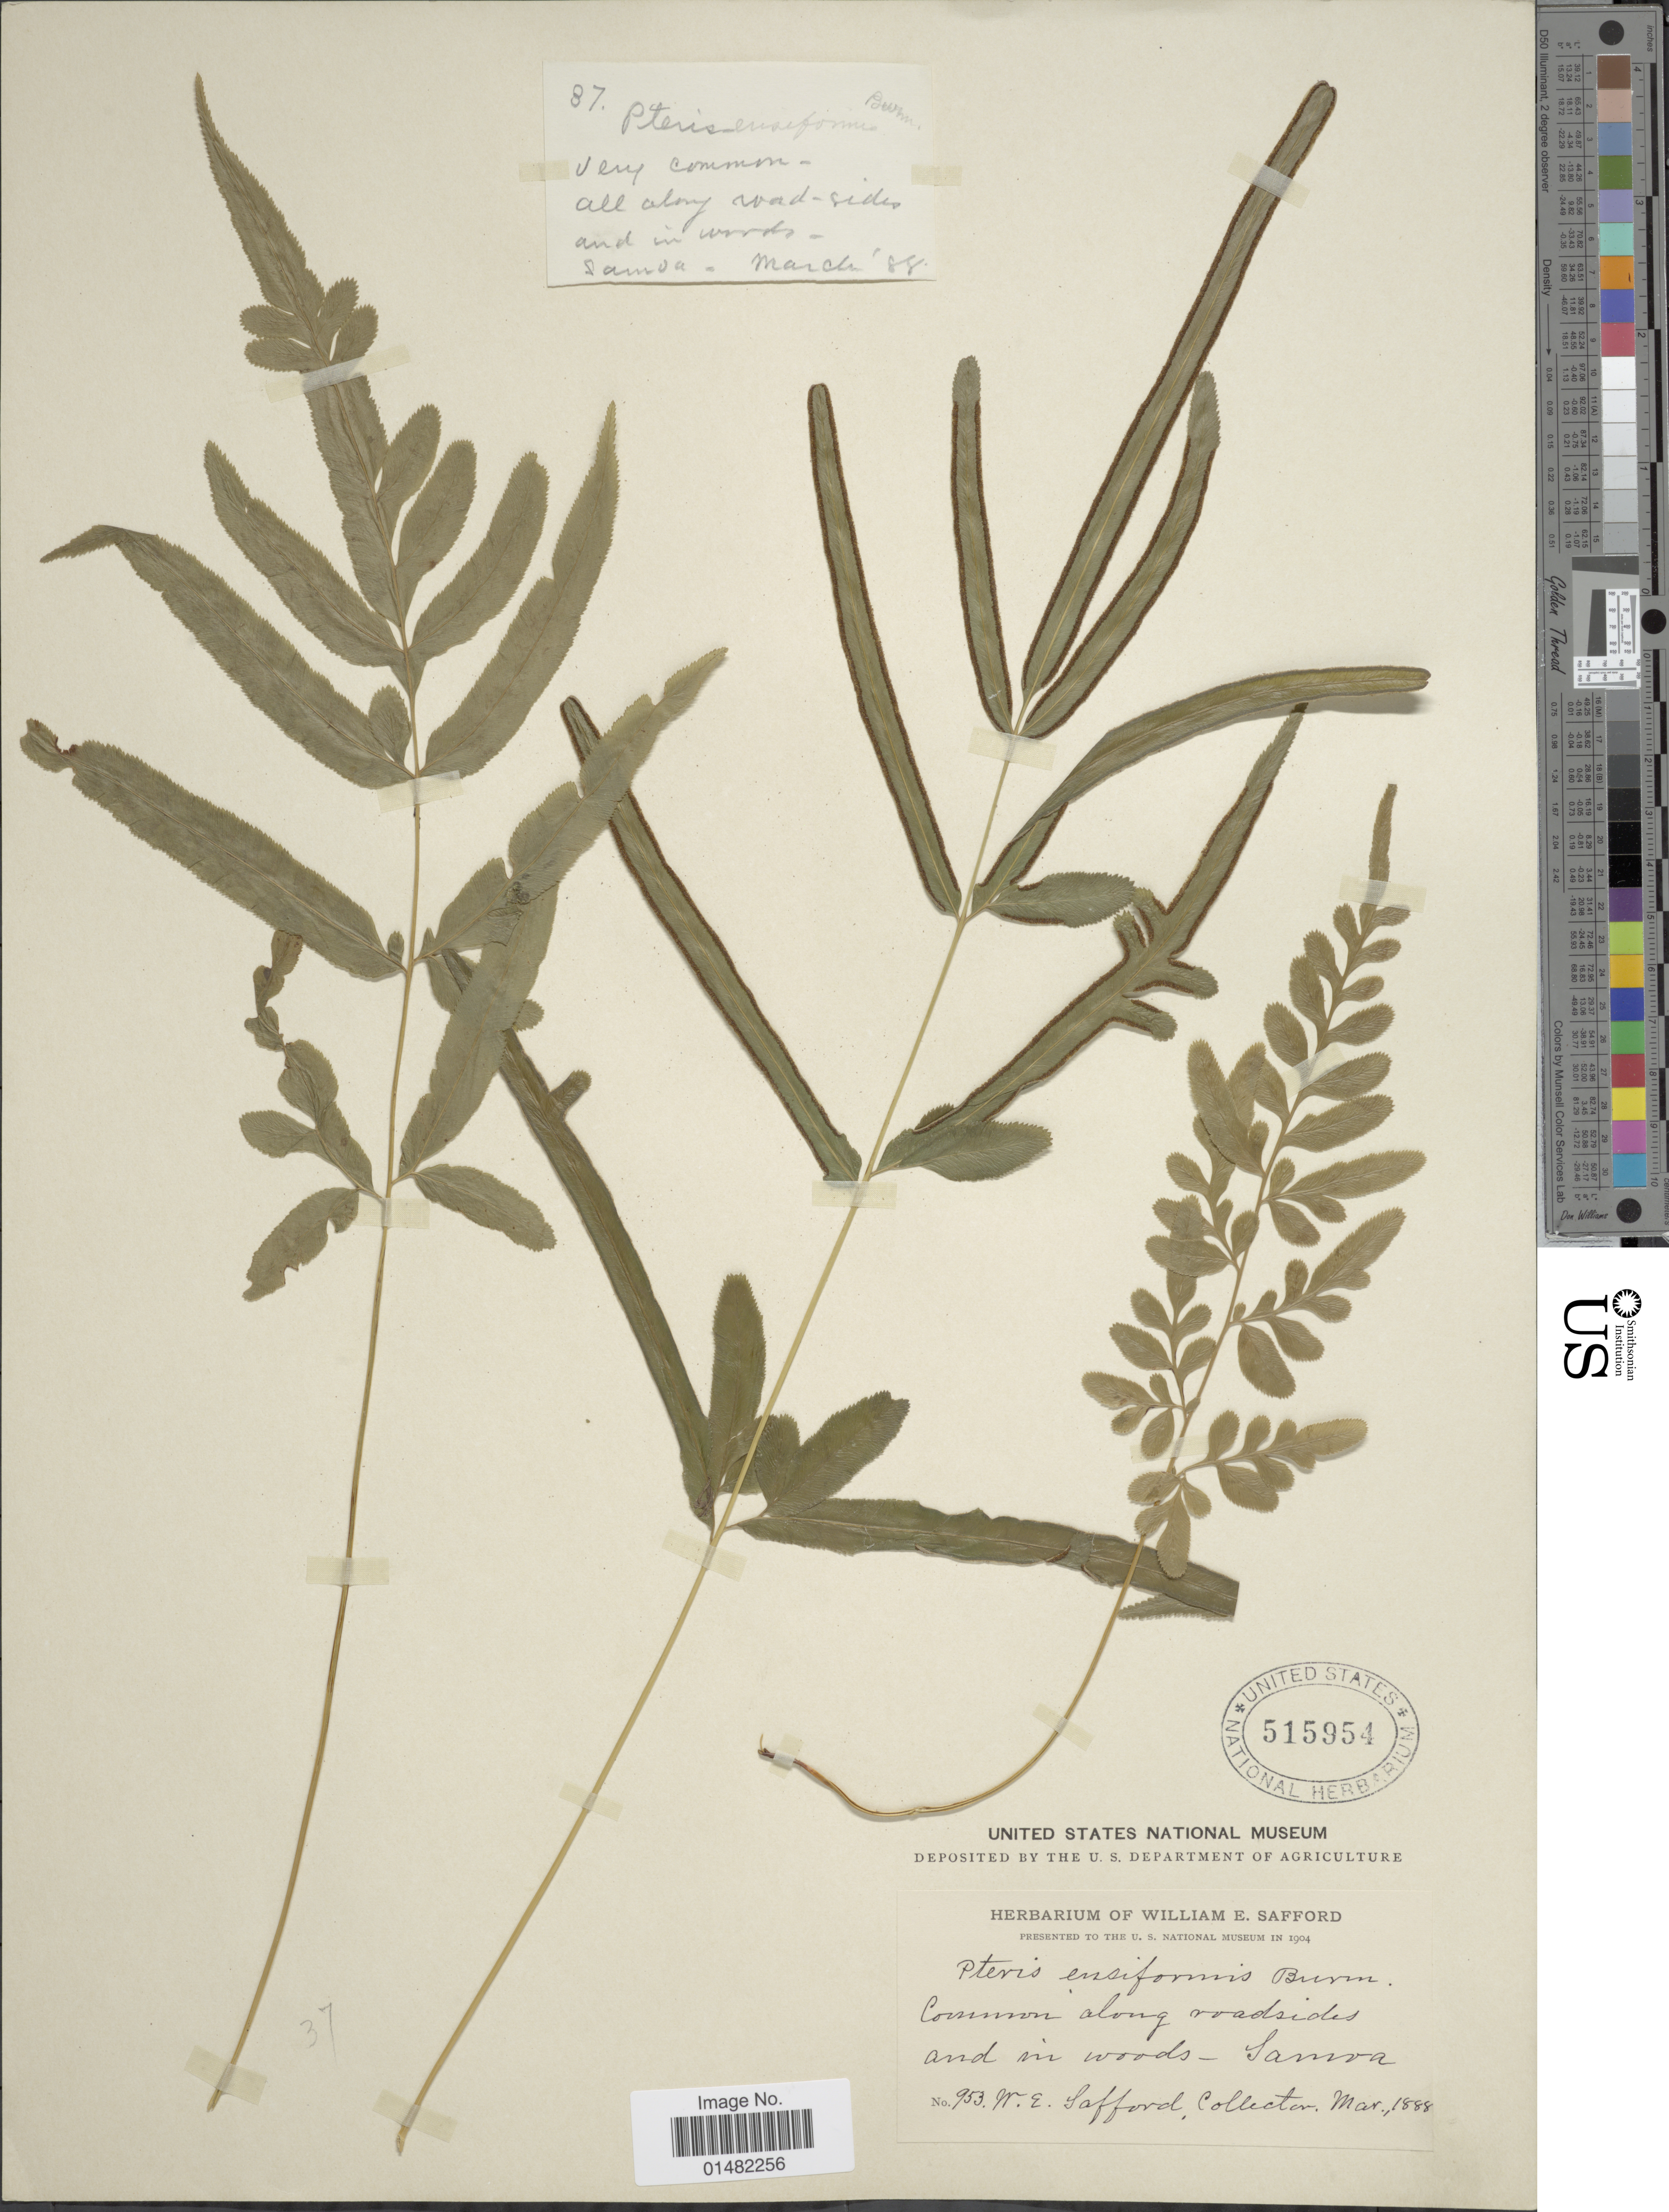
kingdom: Plantae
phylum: Tracheophyta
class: Polypodiopsida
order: Polypodiales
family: Pteridaceae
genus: Pteris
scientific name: Pteris ensiformis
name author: Burm. f.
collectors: W. E. Safford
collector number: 953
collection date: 1888-03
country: Samoa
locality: Common along roadside and in woods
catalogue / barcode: US 515954